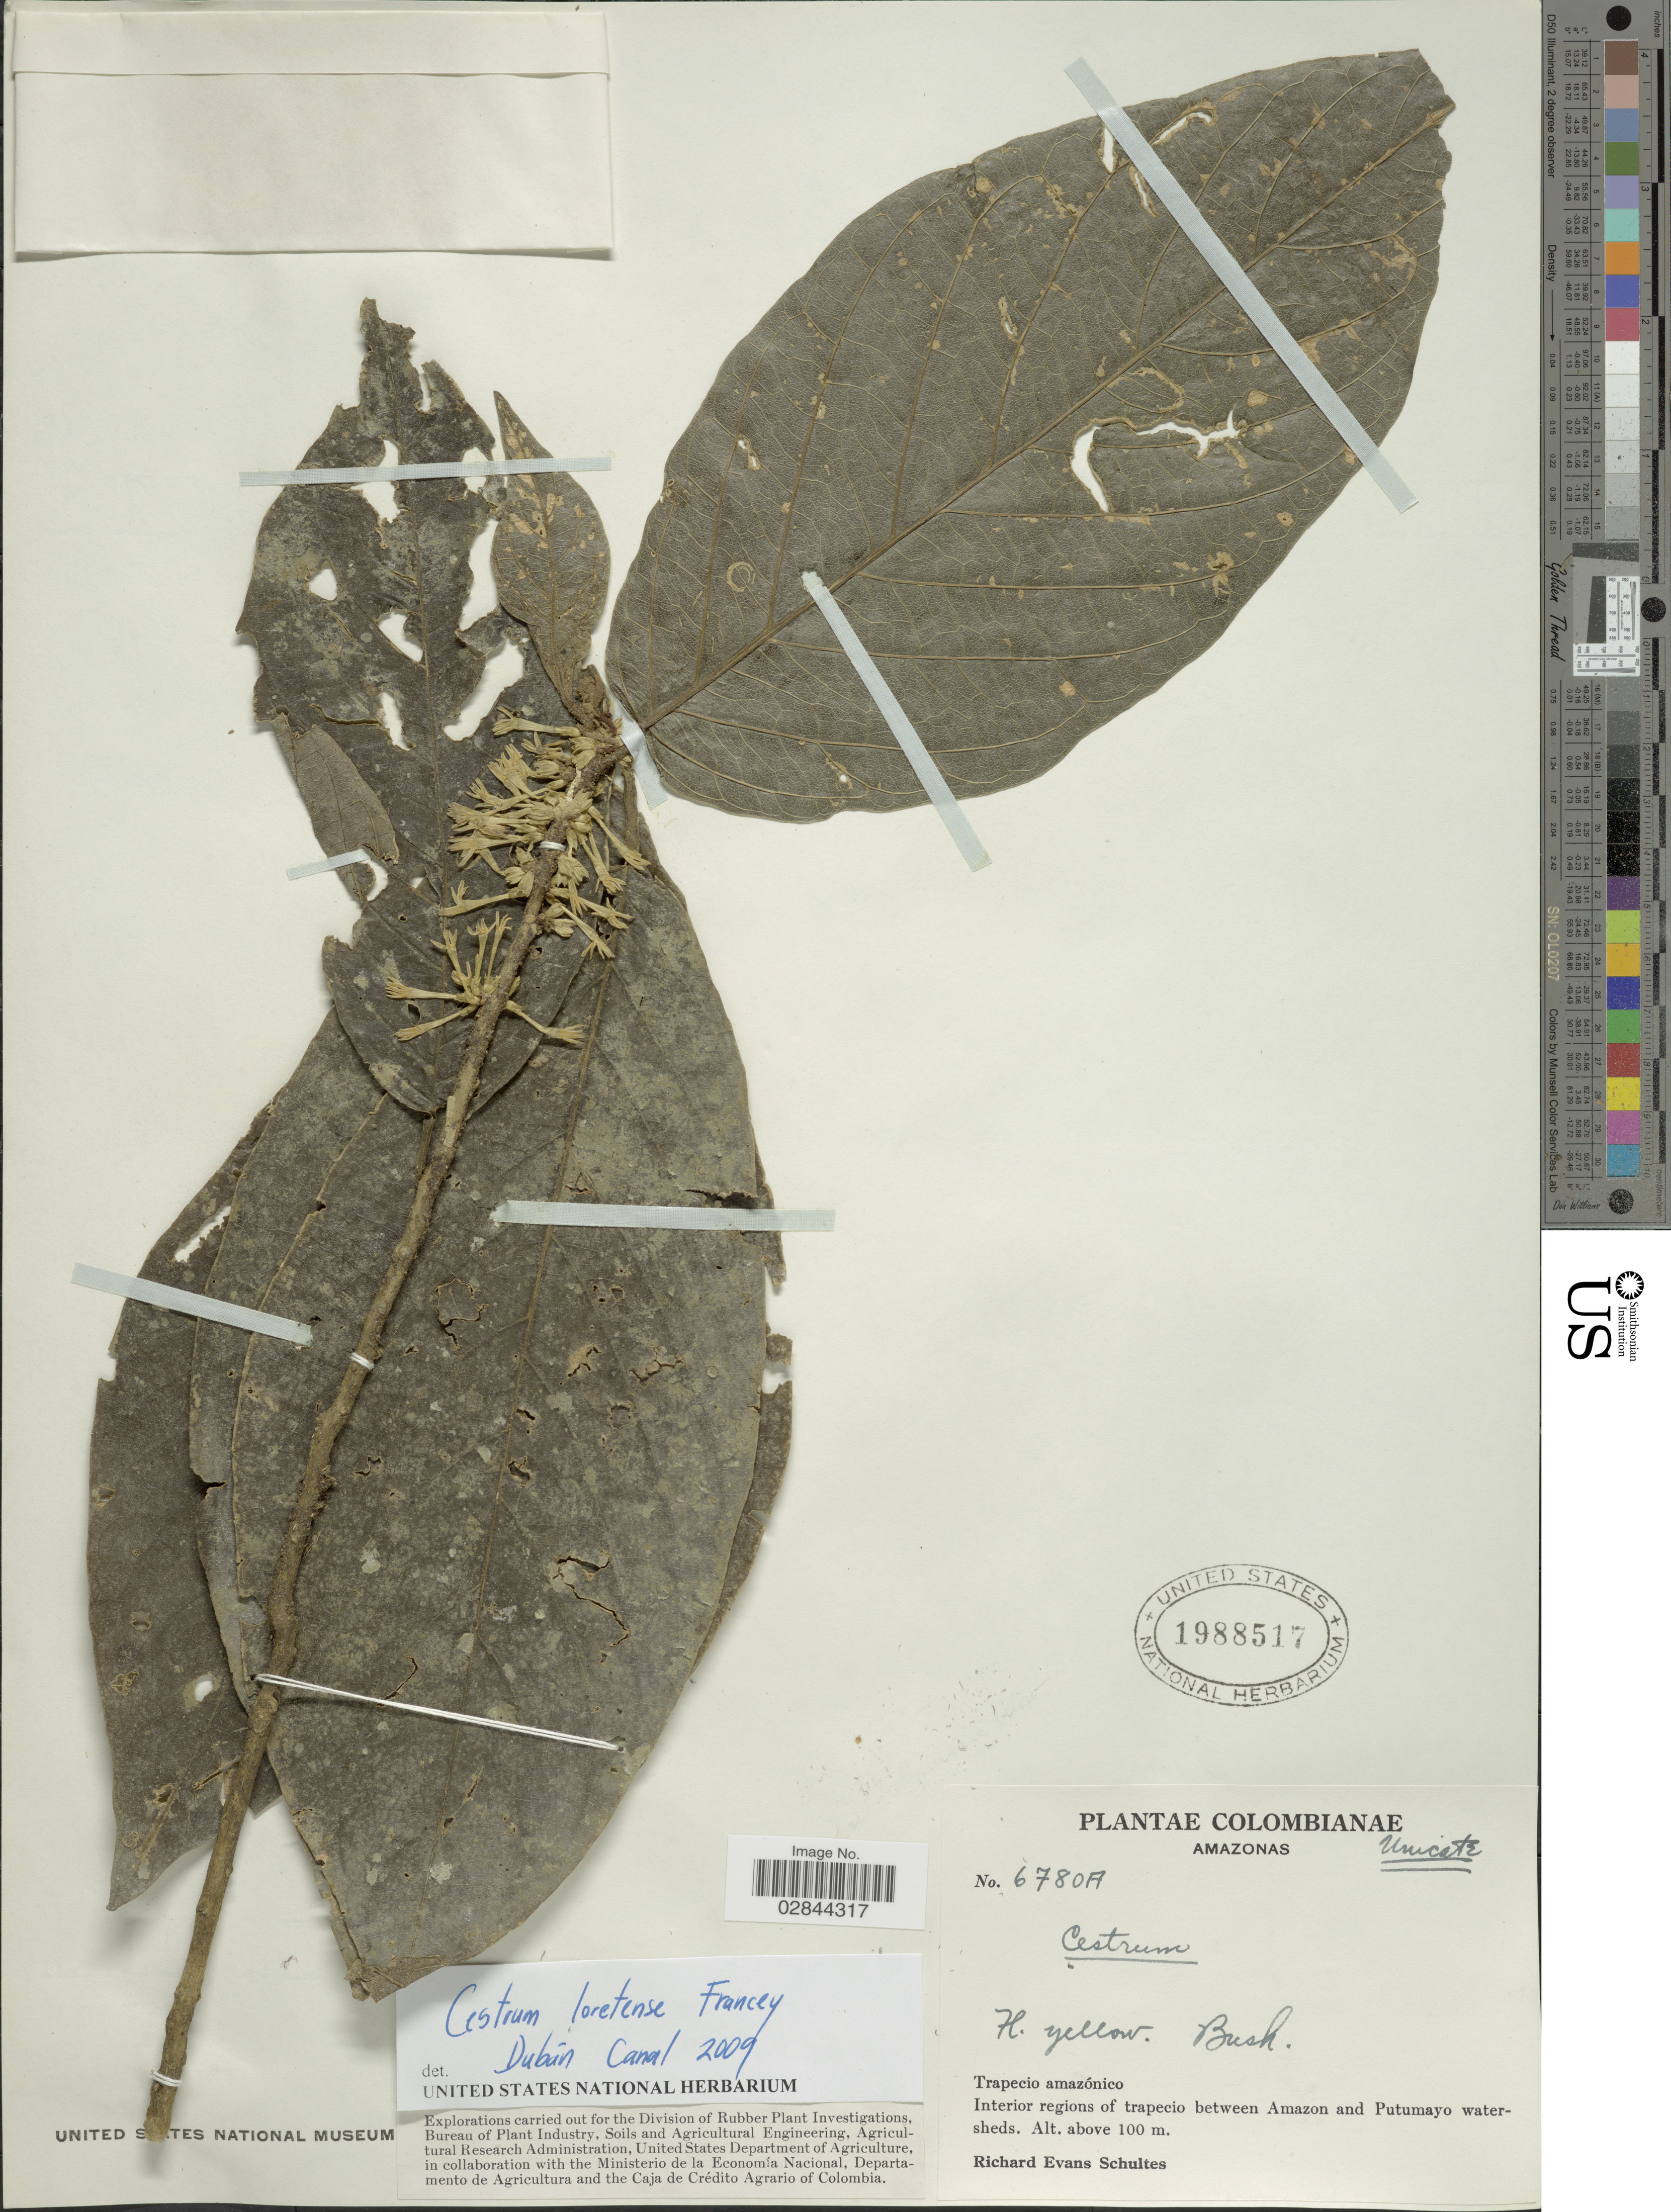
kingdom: Plantae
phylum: Tracheophyta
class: Magnoliopsida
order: Solanales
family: Solanaceae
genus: Cestrum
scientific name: Cestrum acuminatissimum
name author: Dunal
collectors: R. E. Schultes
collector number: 6780A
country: Colombia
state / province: Amazônas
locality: Trapecio amazónico, Interior regions of trapecio between Amazon and Putumayo watersheds.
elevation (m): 100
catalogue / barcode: US 1988517